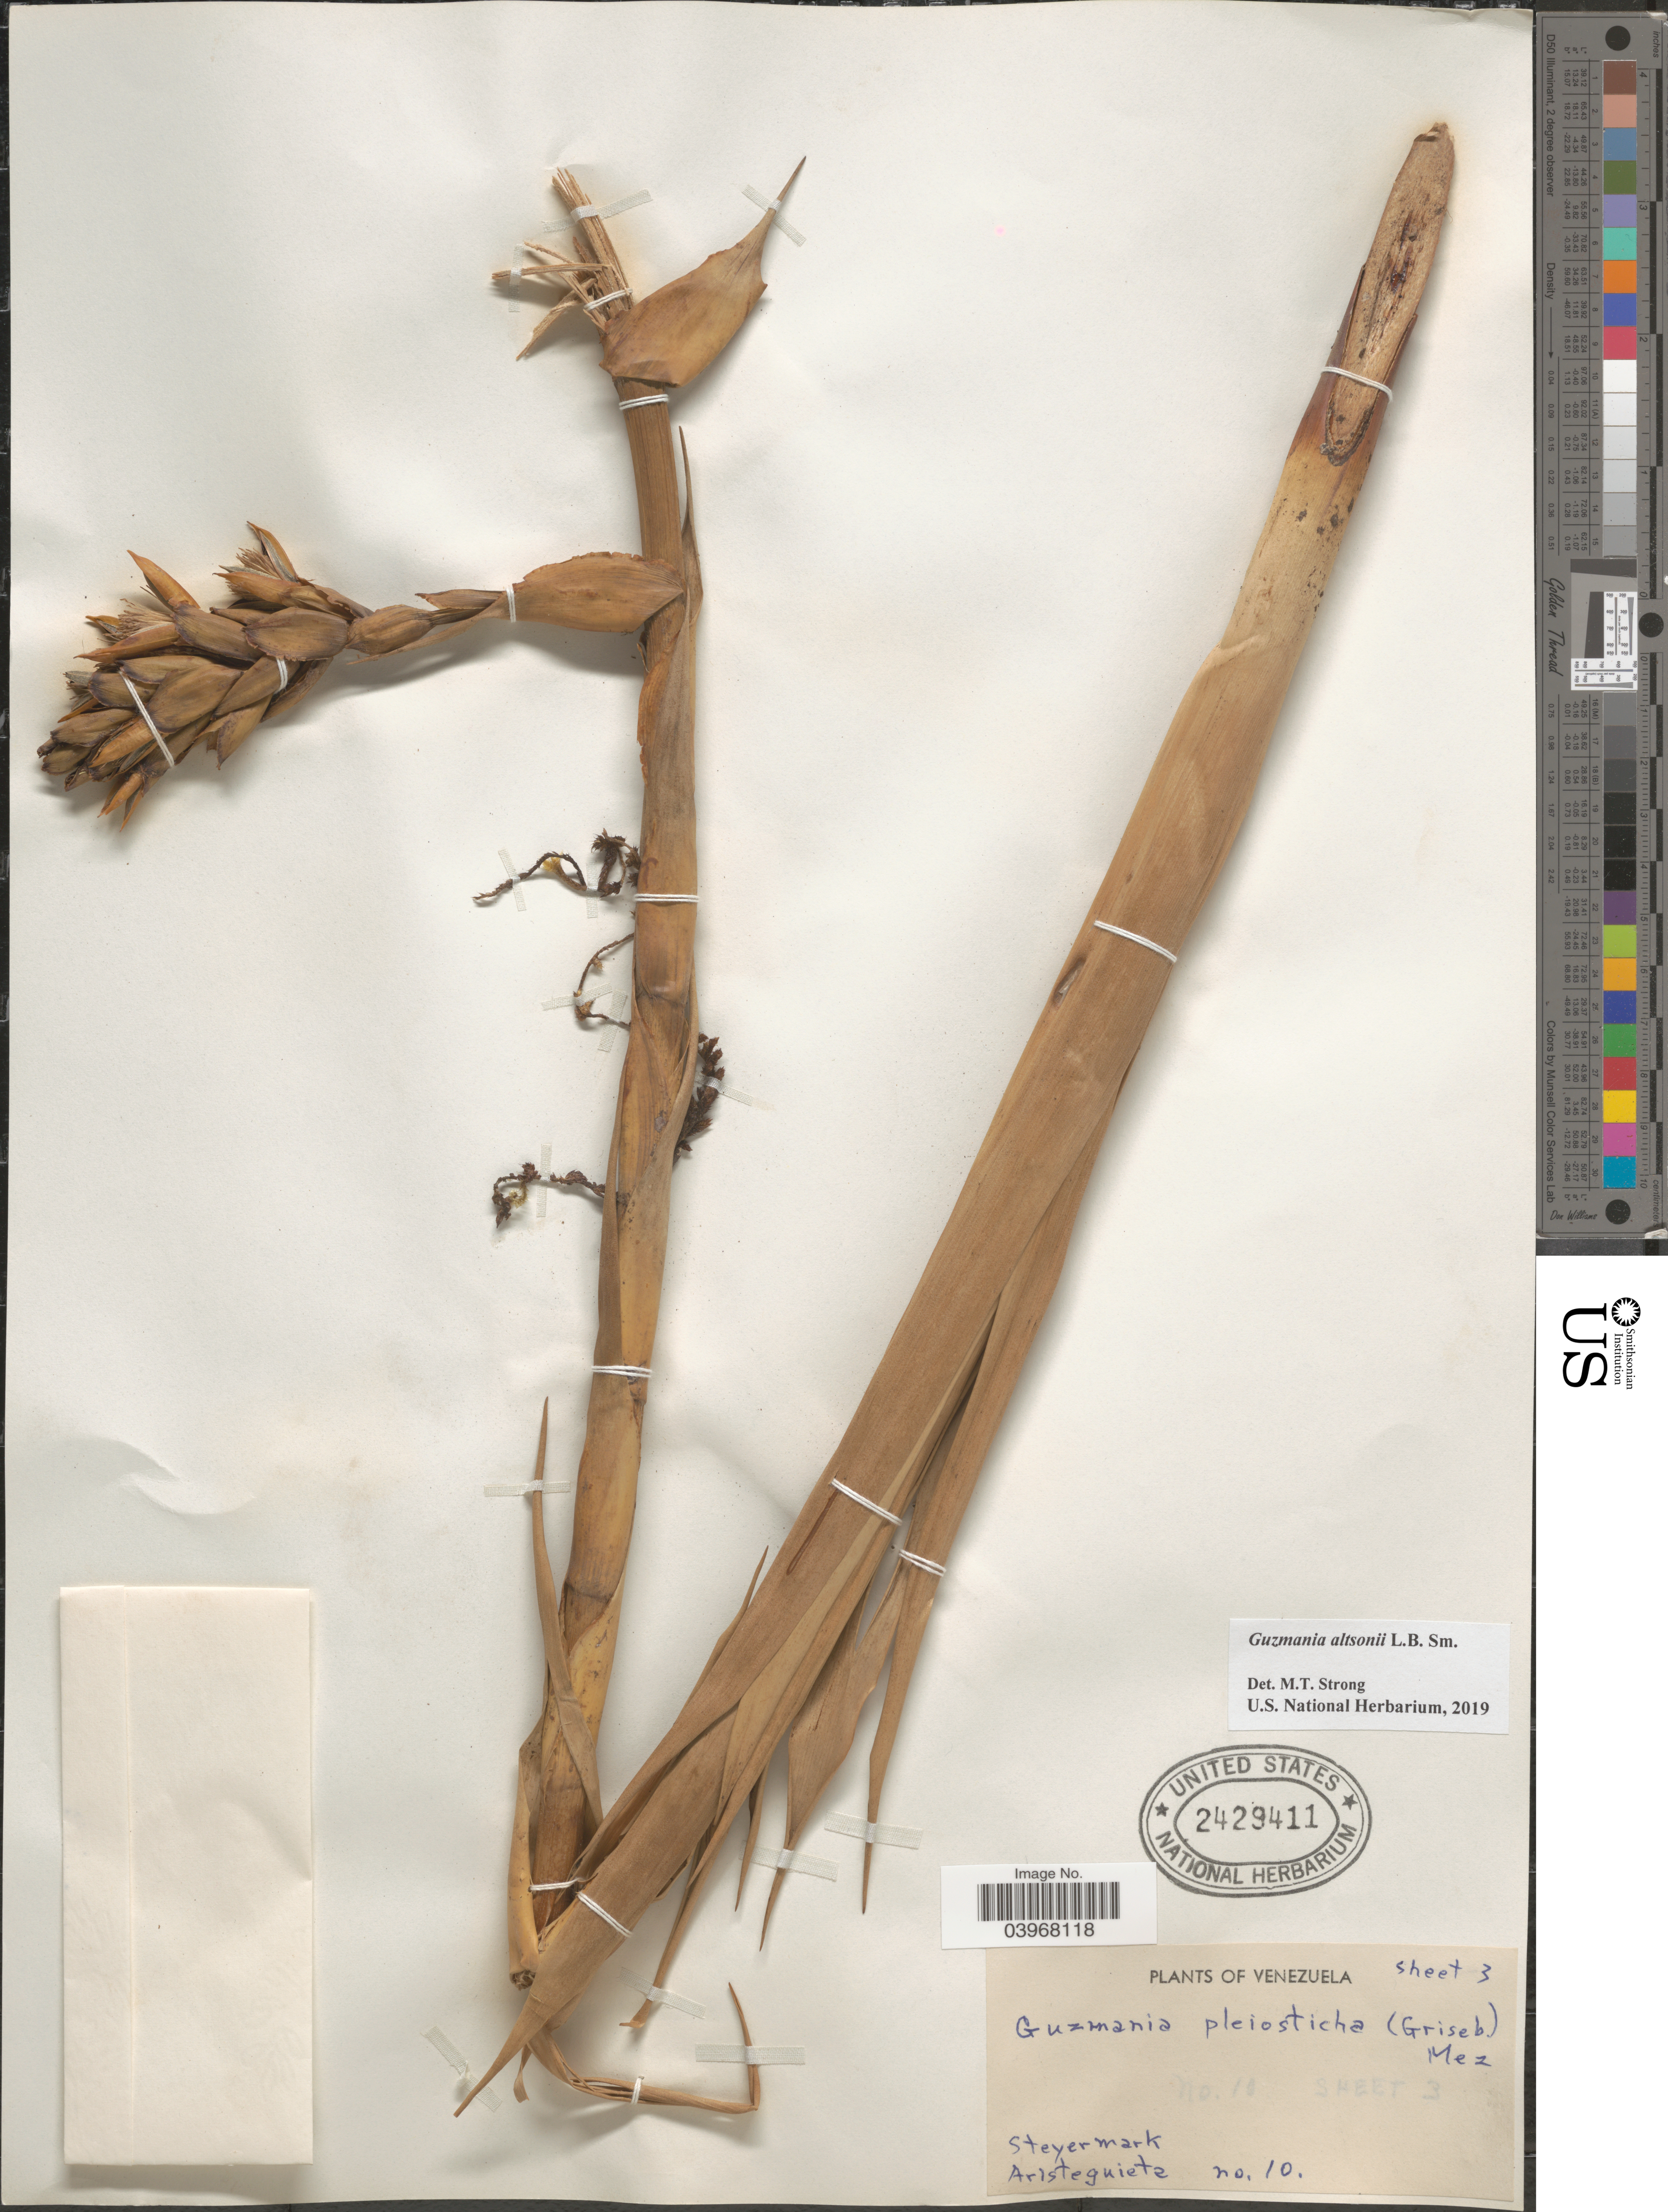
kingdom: Plantae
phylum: Tracheophyta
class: Liliopsida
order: Poales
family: Bromeliaceae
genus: Guzmania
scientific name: Guzmania altsonii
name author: L.B. Sm.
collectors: Steyermark, -- & -. Aristeguieta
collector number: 10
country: Venezuela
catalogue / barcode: US 2429411